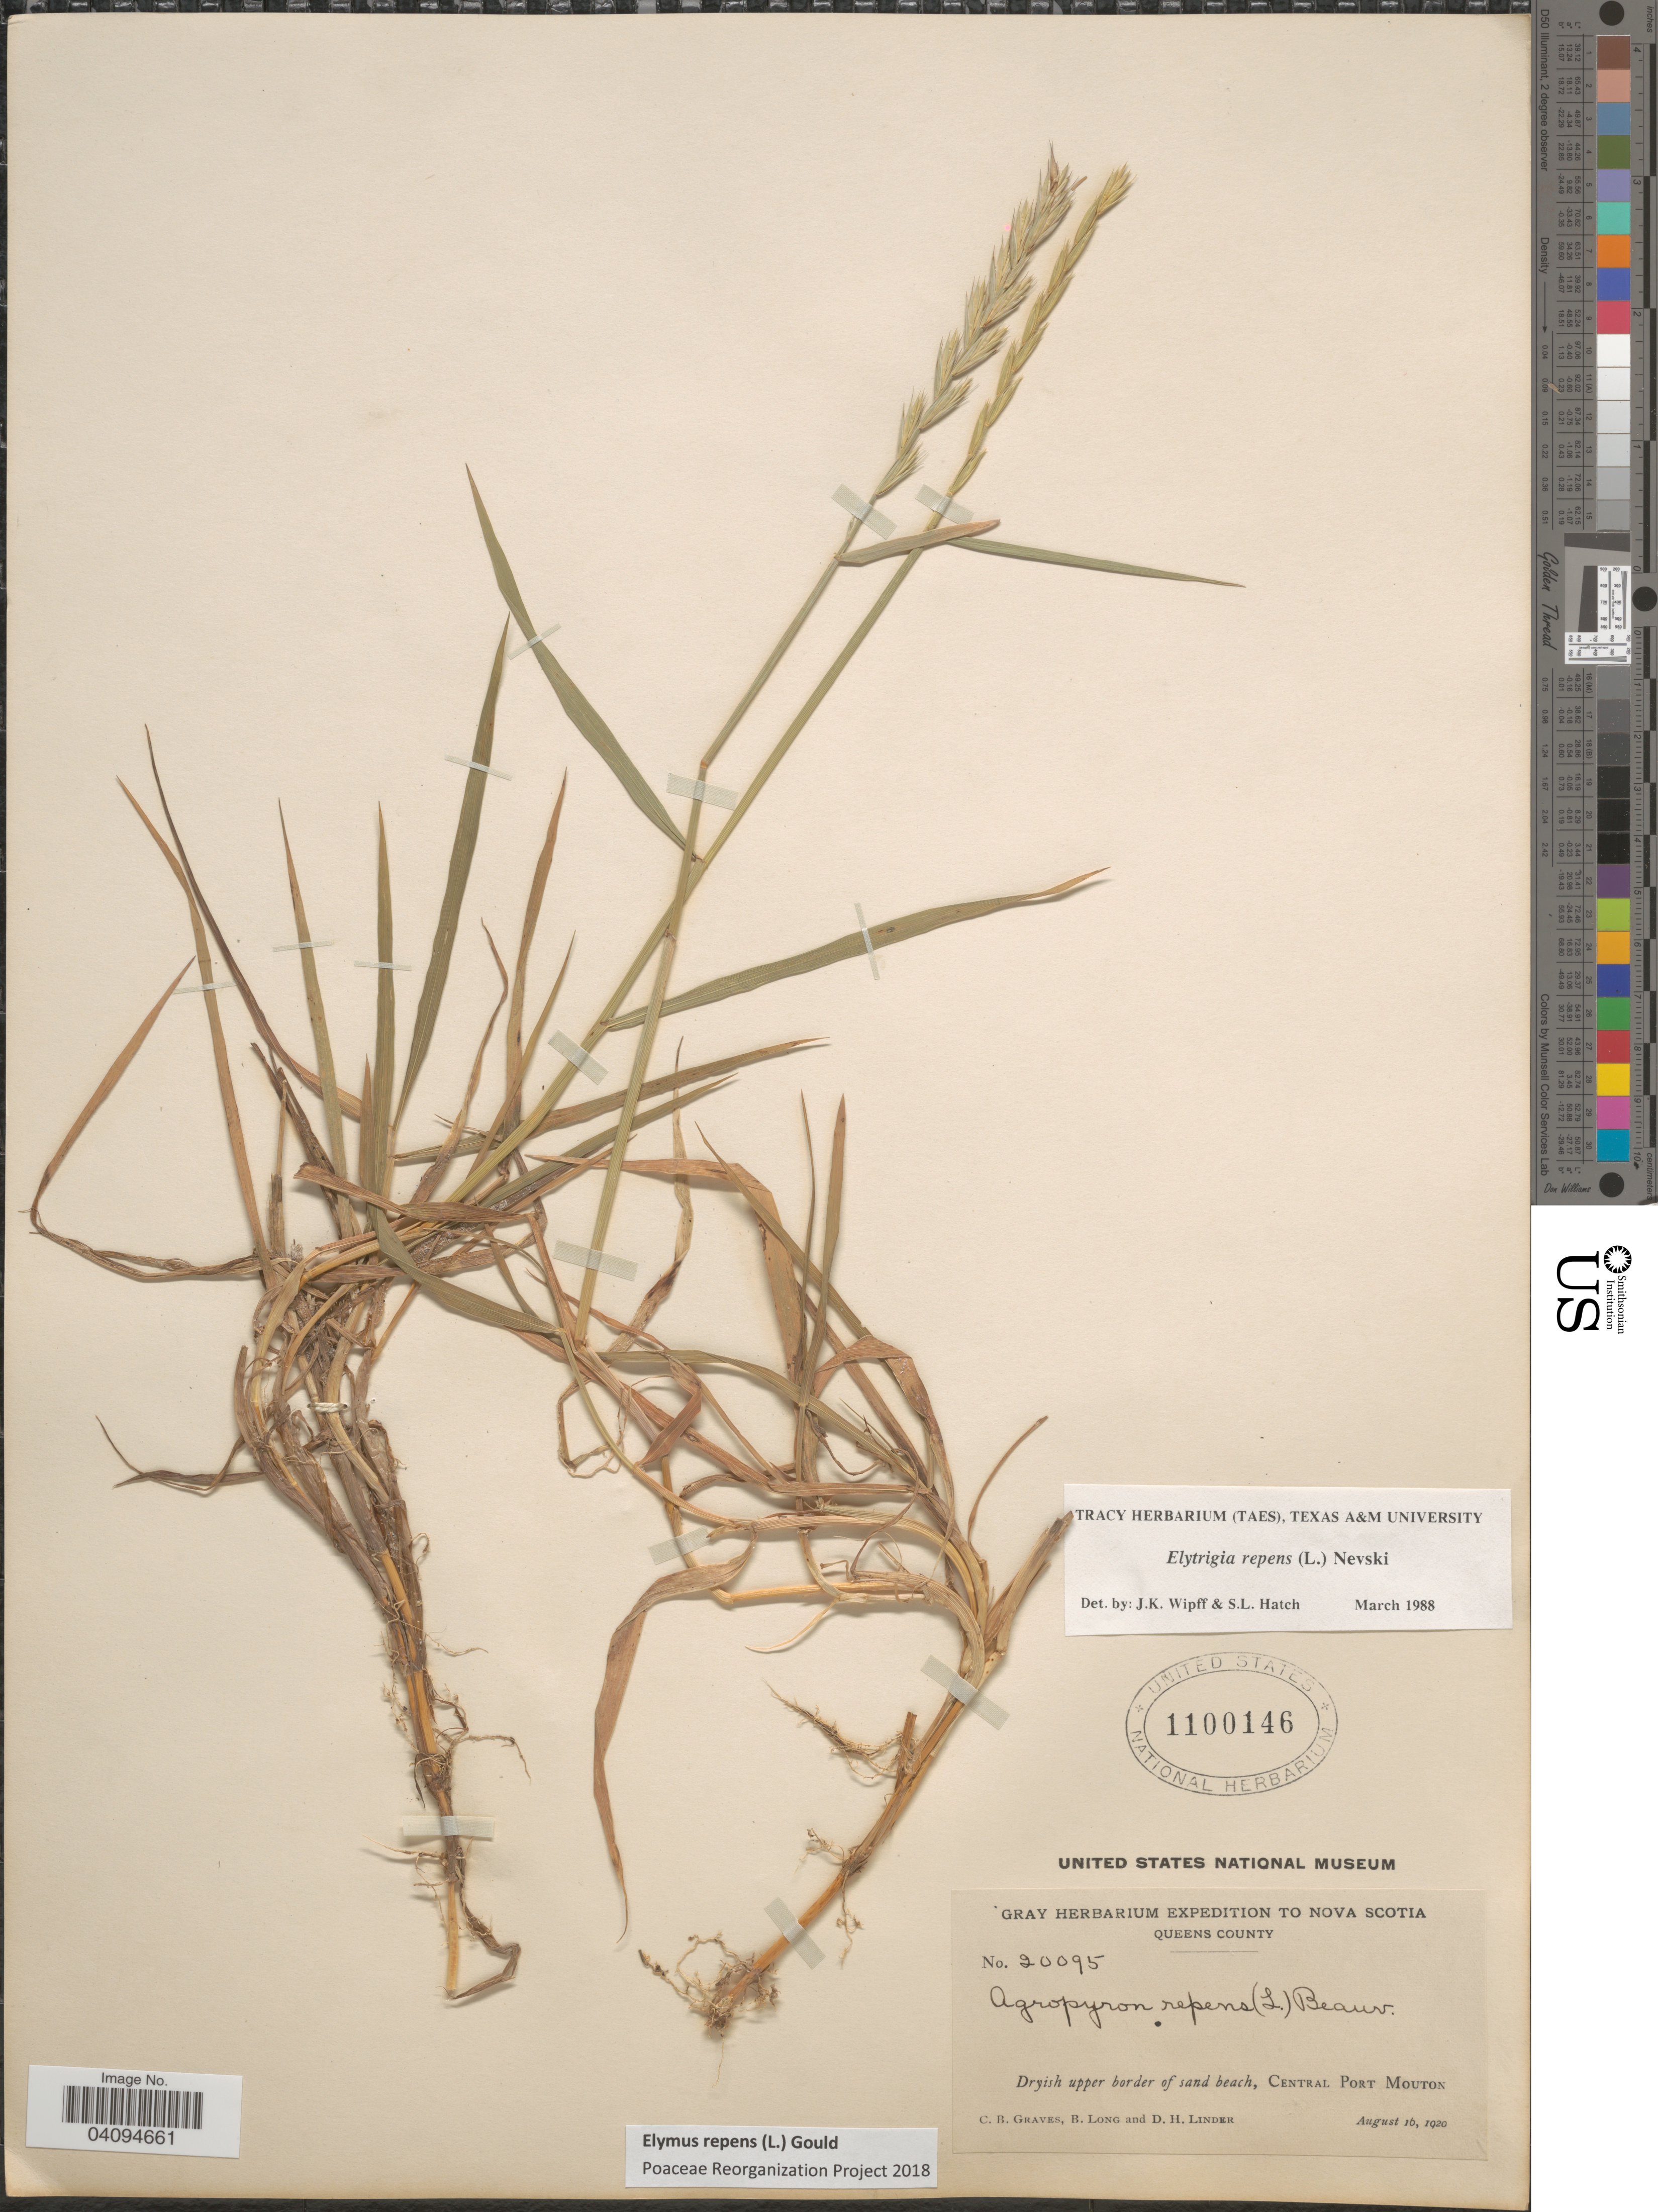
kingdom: Plantae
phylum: Tracheophyta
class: Liliopsida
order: Poales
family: Poaceae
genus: Elymus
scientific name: Elymus repens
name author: (L.) Gould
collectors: C. Graves, B. Long & D. Linder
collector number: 20095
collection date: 1920-08-16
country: Canada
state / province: Nova Scotia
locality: Gray Herbarium Expedition to Nova Scotia. Queens County. Dryish upper border of sand beach, Central Port Mouton.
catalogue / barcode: US 1100146